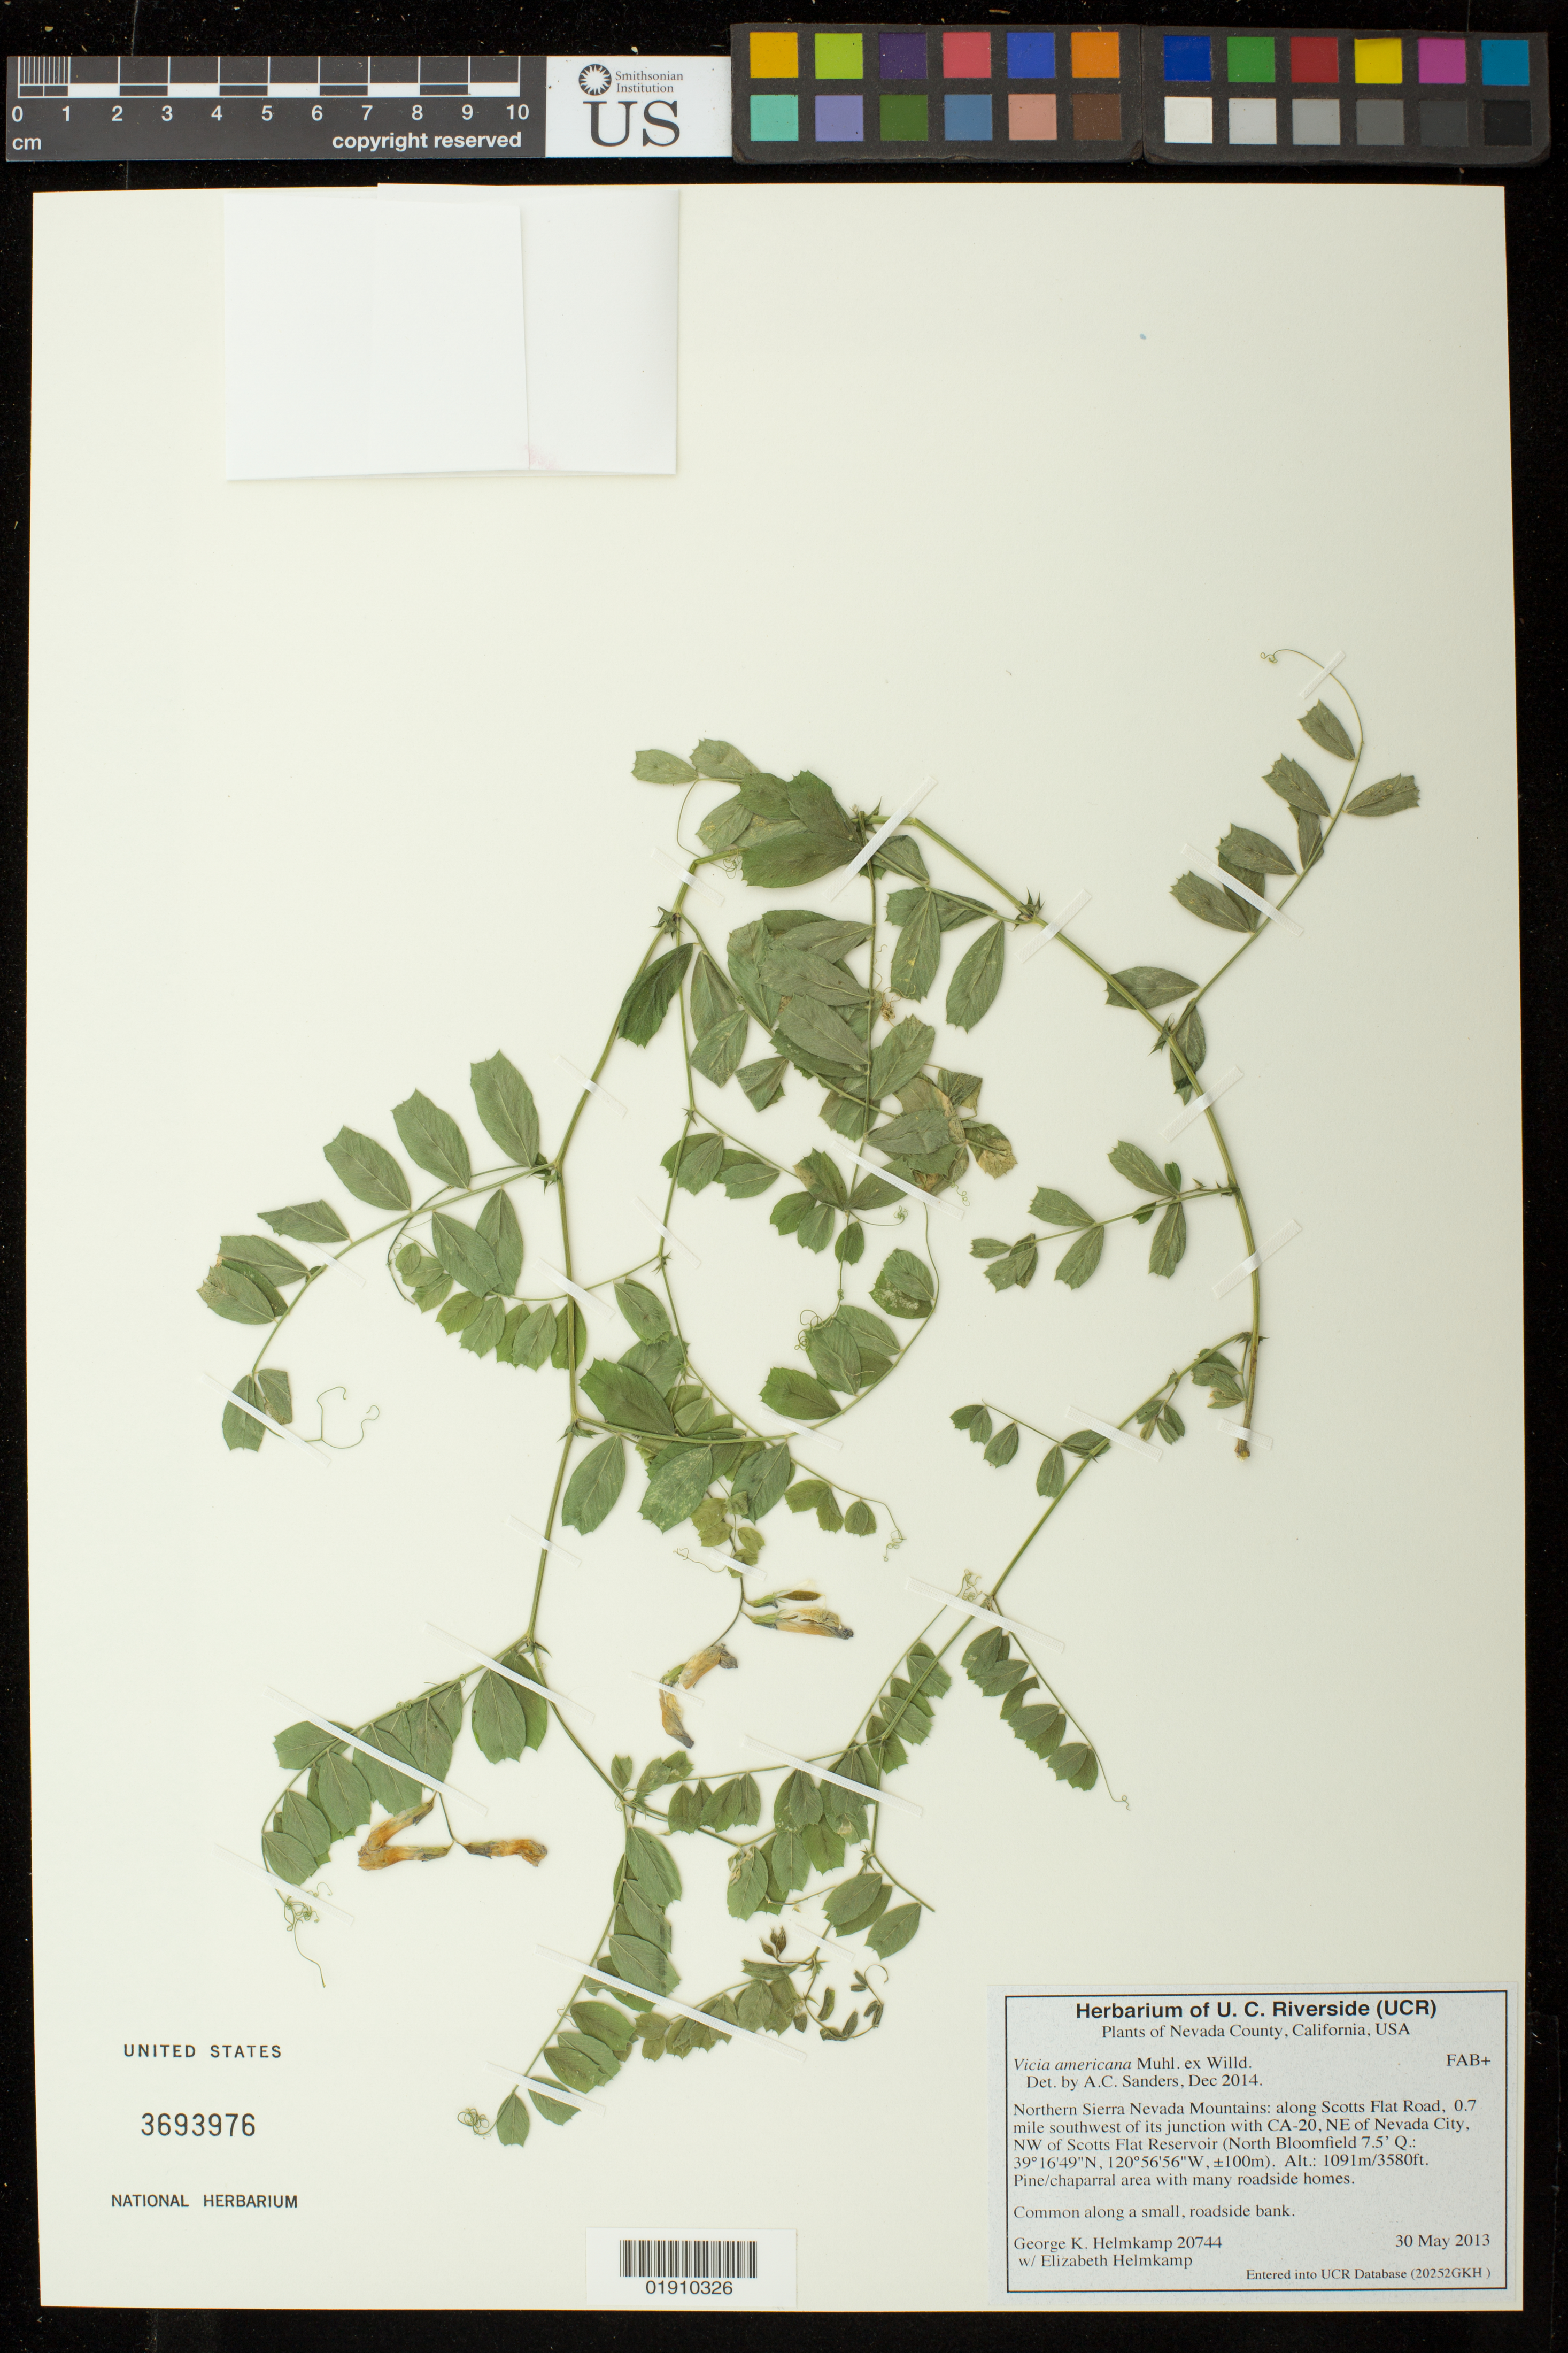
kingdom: Plantae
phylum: Tracheophyta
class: Magnoliopsida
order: Fabales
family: Fabaceae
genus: Vicia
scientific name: Vicia americana var. americana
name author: Muhl. ex Willd.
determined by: Sanders, A. C.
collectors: G. Helmkamp & E. Helmkamp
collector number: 20744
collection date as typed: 30 May 2013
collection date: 2013-05-30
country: United States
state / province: California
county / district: Nevada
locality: Northern Sierra nevada Mountains: along Scotts Flat Road, 0.7 mile southwest of its junction with CA-20, NE of Nevada City, NW of Scotts Flat Reservoir (North Bloomfield 7.5' Q.: 39 16 49 N, 120 56 56 W, +/-100m).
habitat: Pine/chaparral area with many roadside homes. Common along a small, roadside bank.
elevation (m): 1091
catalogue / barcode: US 3693976